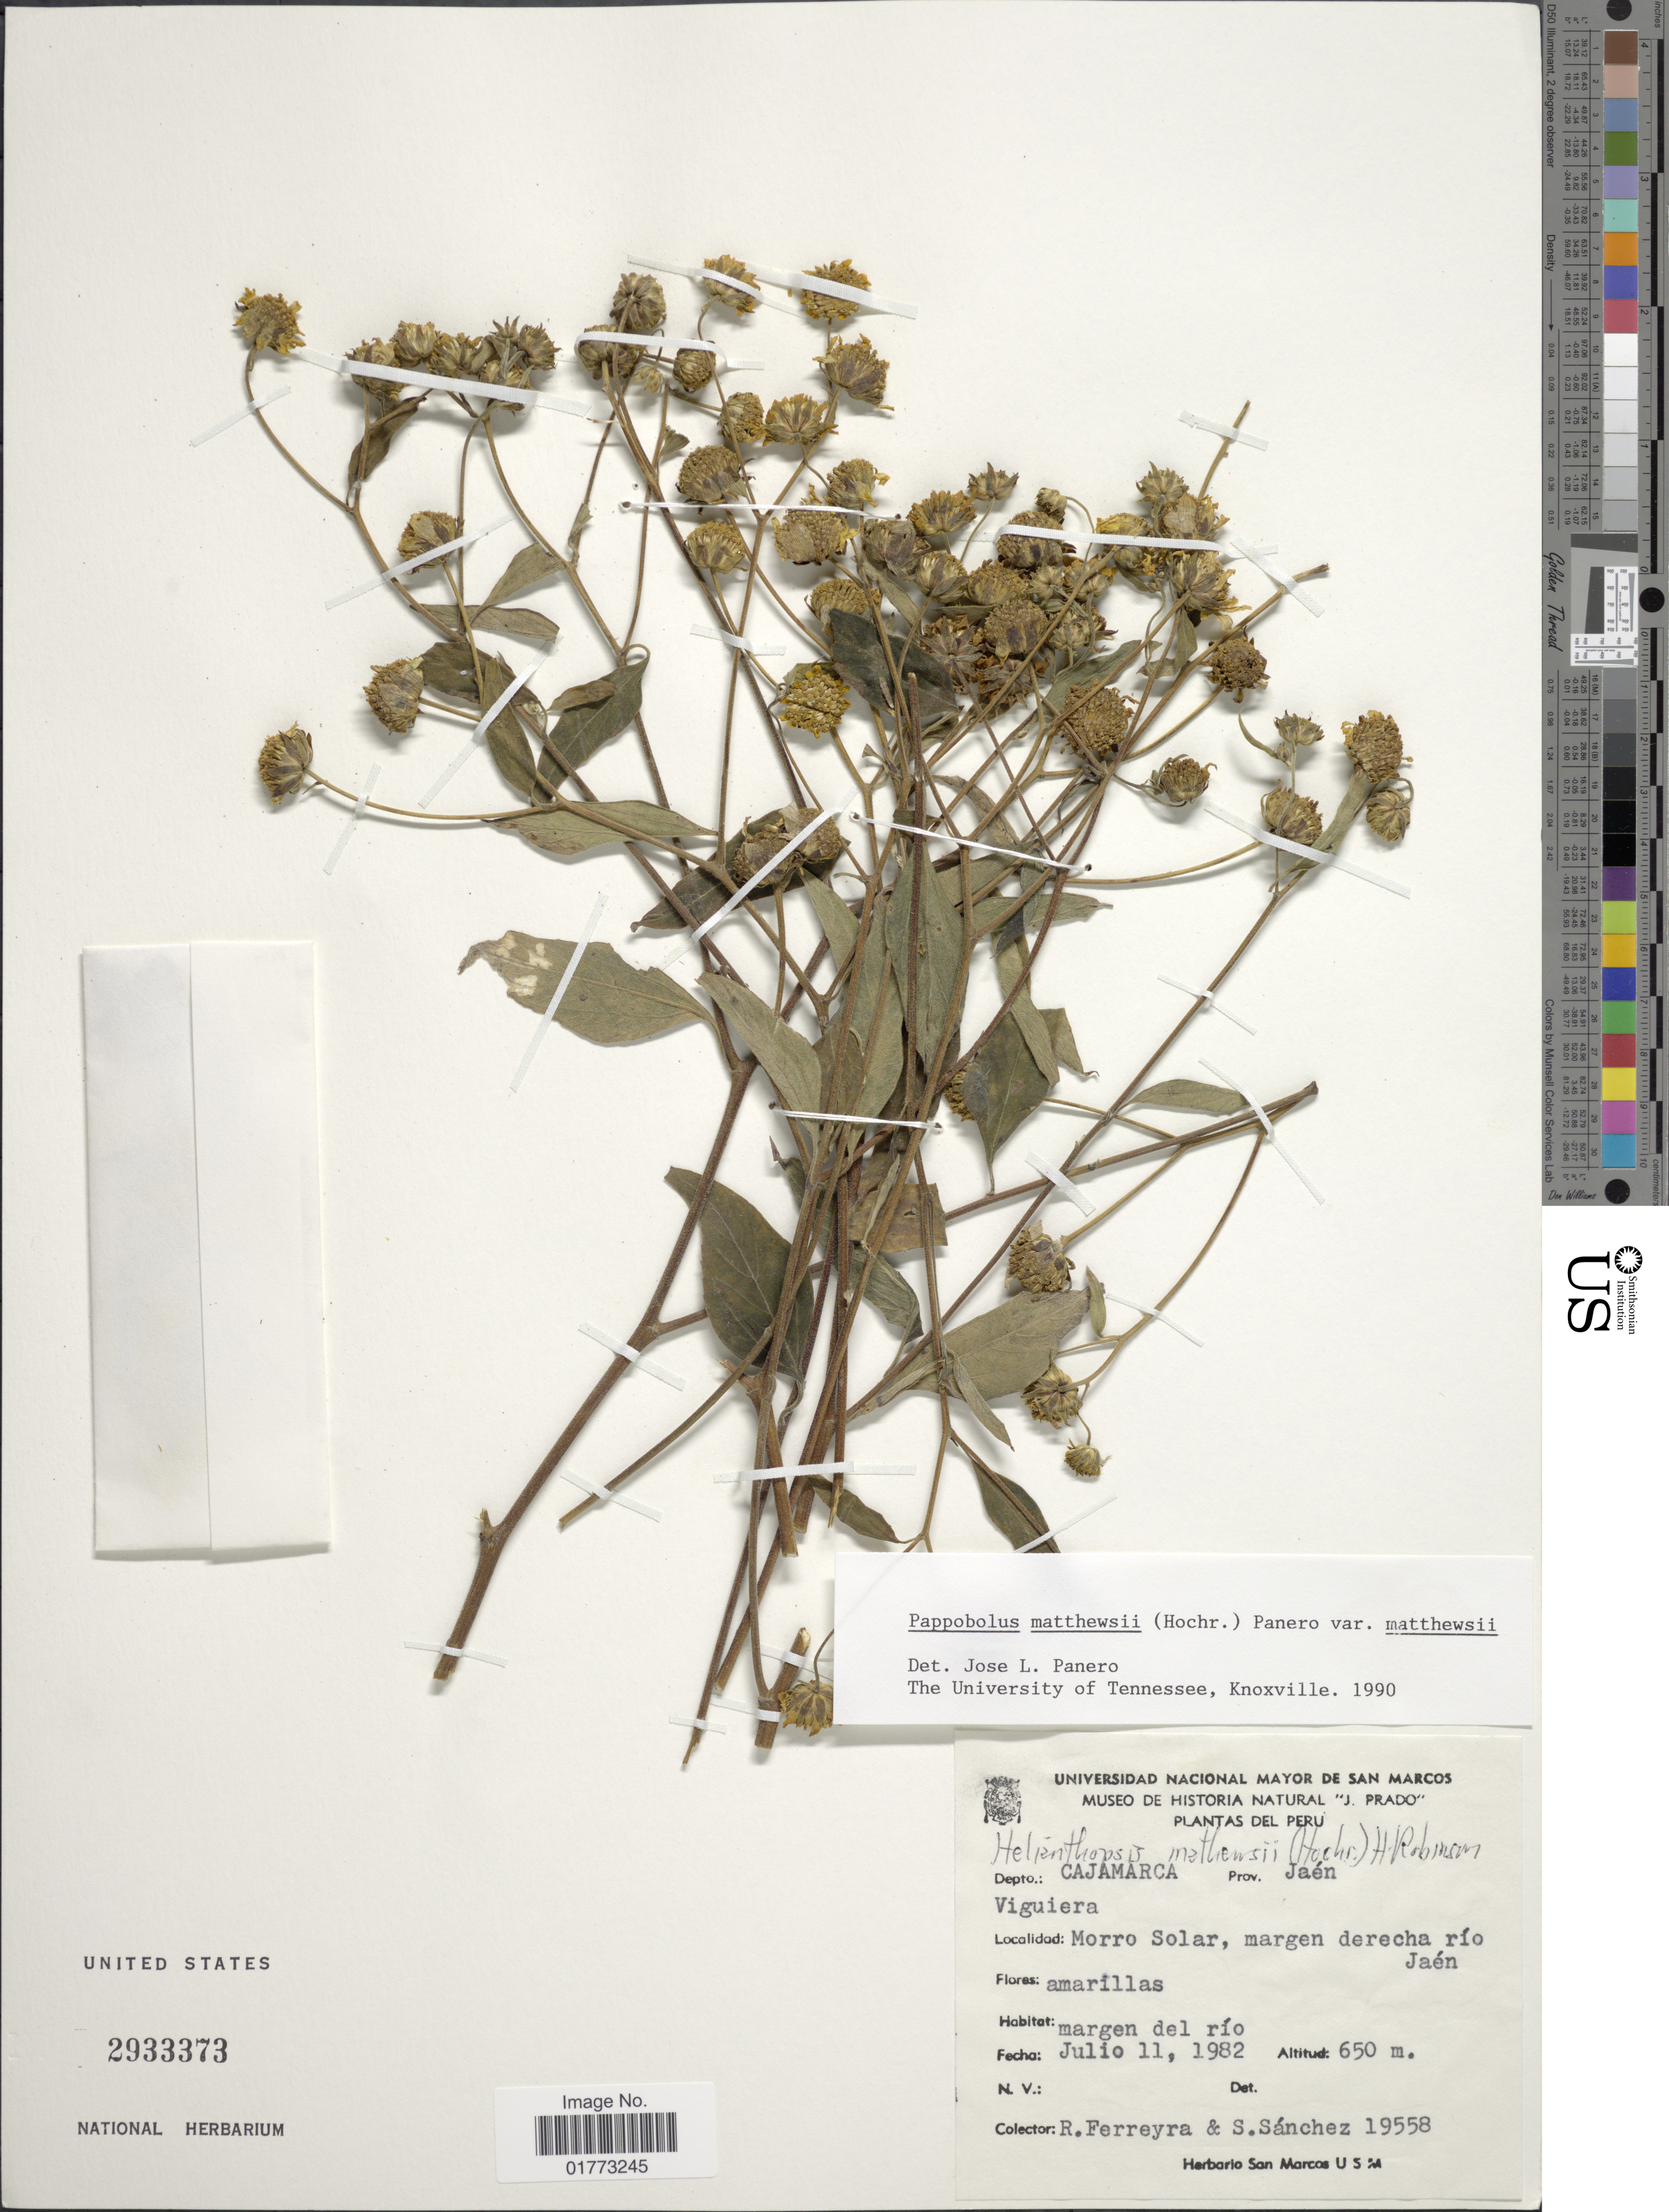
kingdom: Plantae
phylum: Tracheophyta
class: Magnoliopsida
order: Asterales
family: Asteraceae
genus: Pappobolus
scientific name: Pappobolus matthewsii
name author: (Hochr.) Panero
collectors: R. A. Ferreyra & S. Sanchez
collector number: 19558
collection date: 1982-07-11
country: Peru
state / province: Cajamarca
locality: Prov.: Jaén, Morro Solar, margen derecha río Jaén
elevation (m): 650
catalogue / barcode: US 2933373